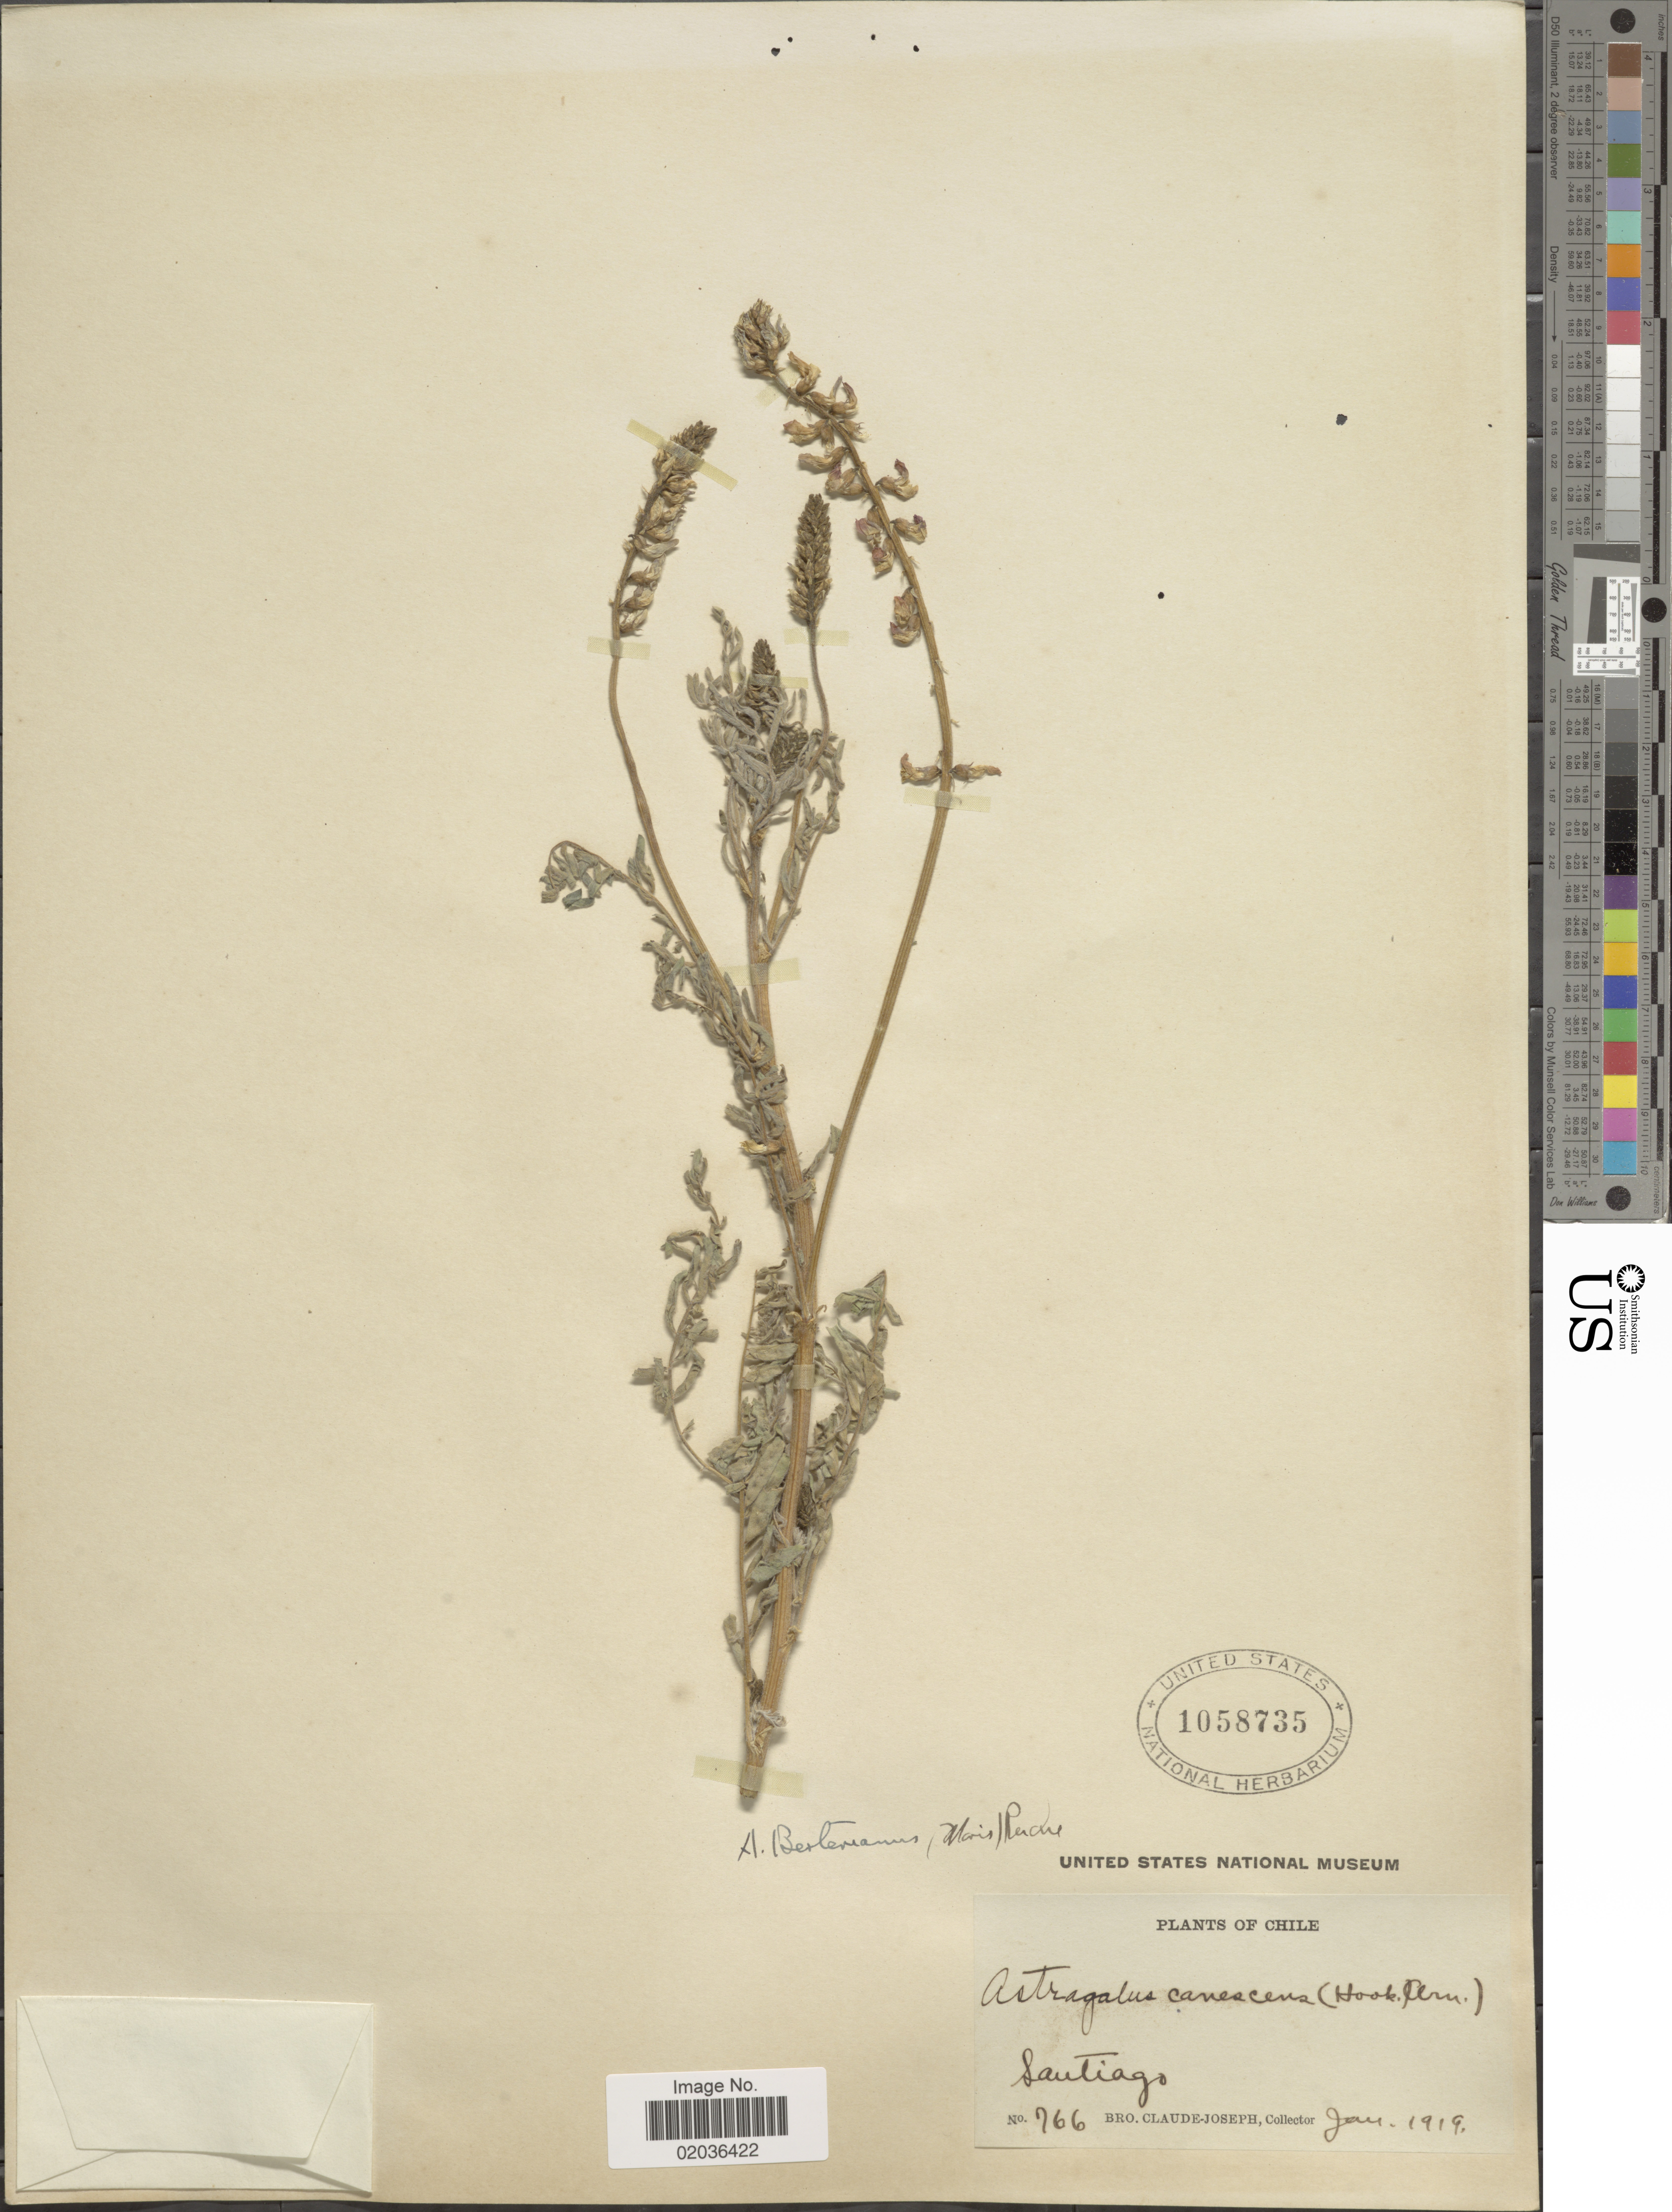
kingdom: Plantae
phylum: Tracheophyta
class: Magnoliopsida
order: Fabales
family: Fabaceae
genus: Astragalus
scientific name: Astragalus berterianus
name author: (Moris) Reiche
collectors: Bro. Claude-Joseph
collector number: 766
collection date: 1919-01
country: Chile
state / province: Región Metropolitana (RM)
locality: Santiago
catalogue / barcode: US 1058735